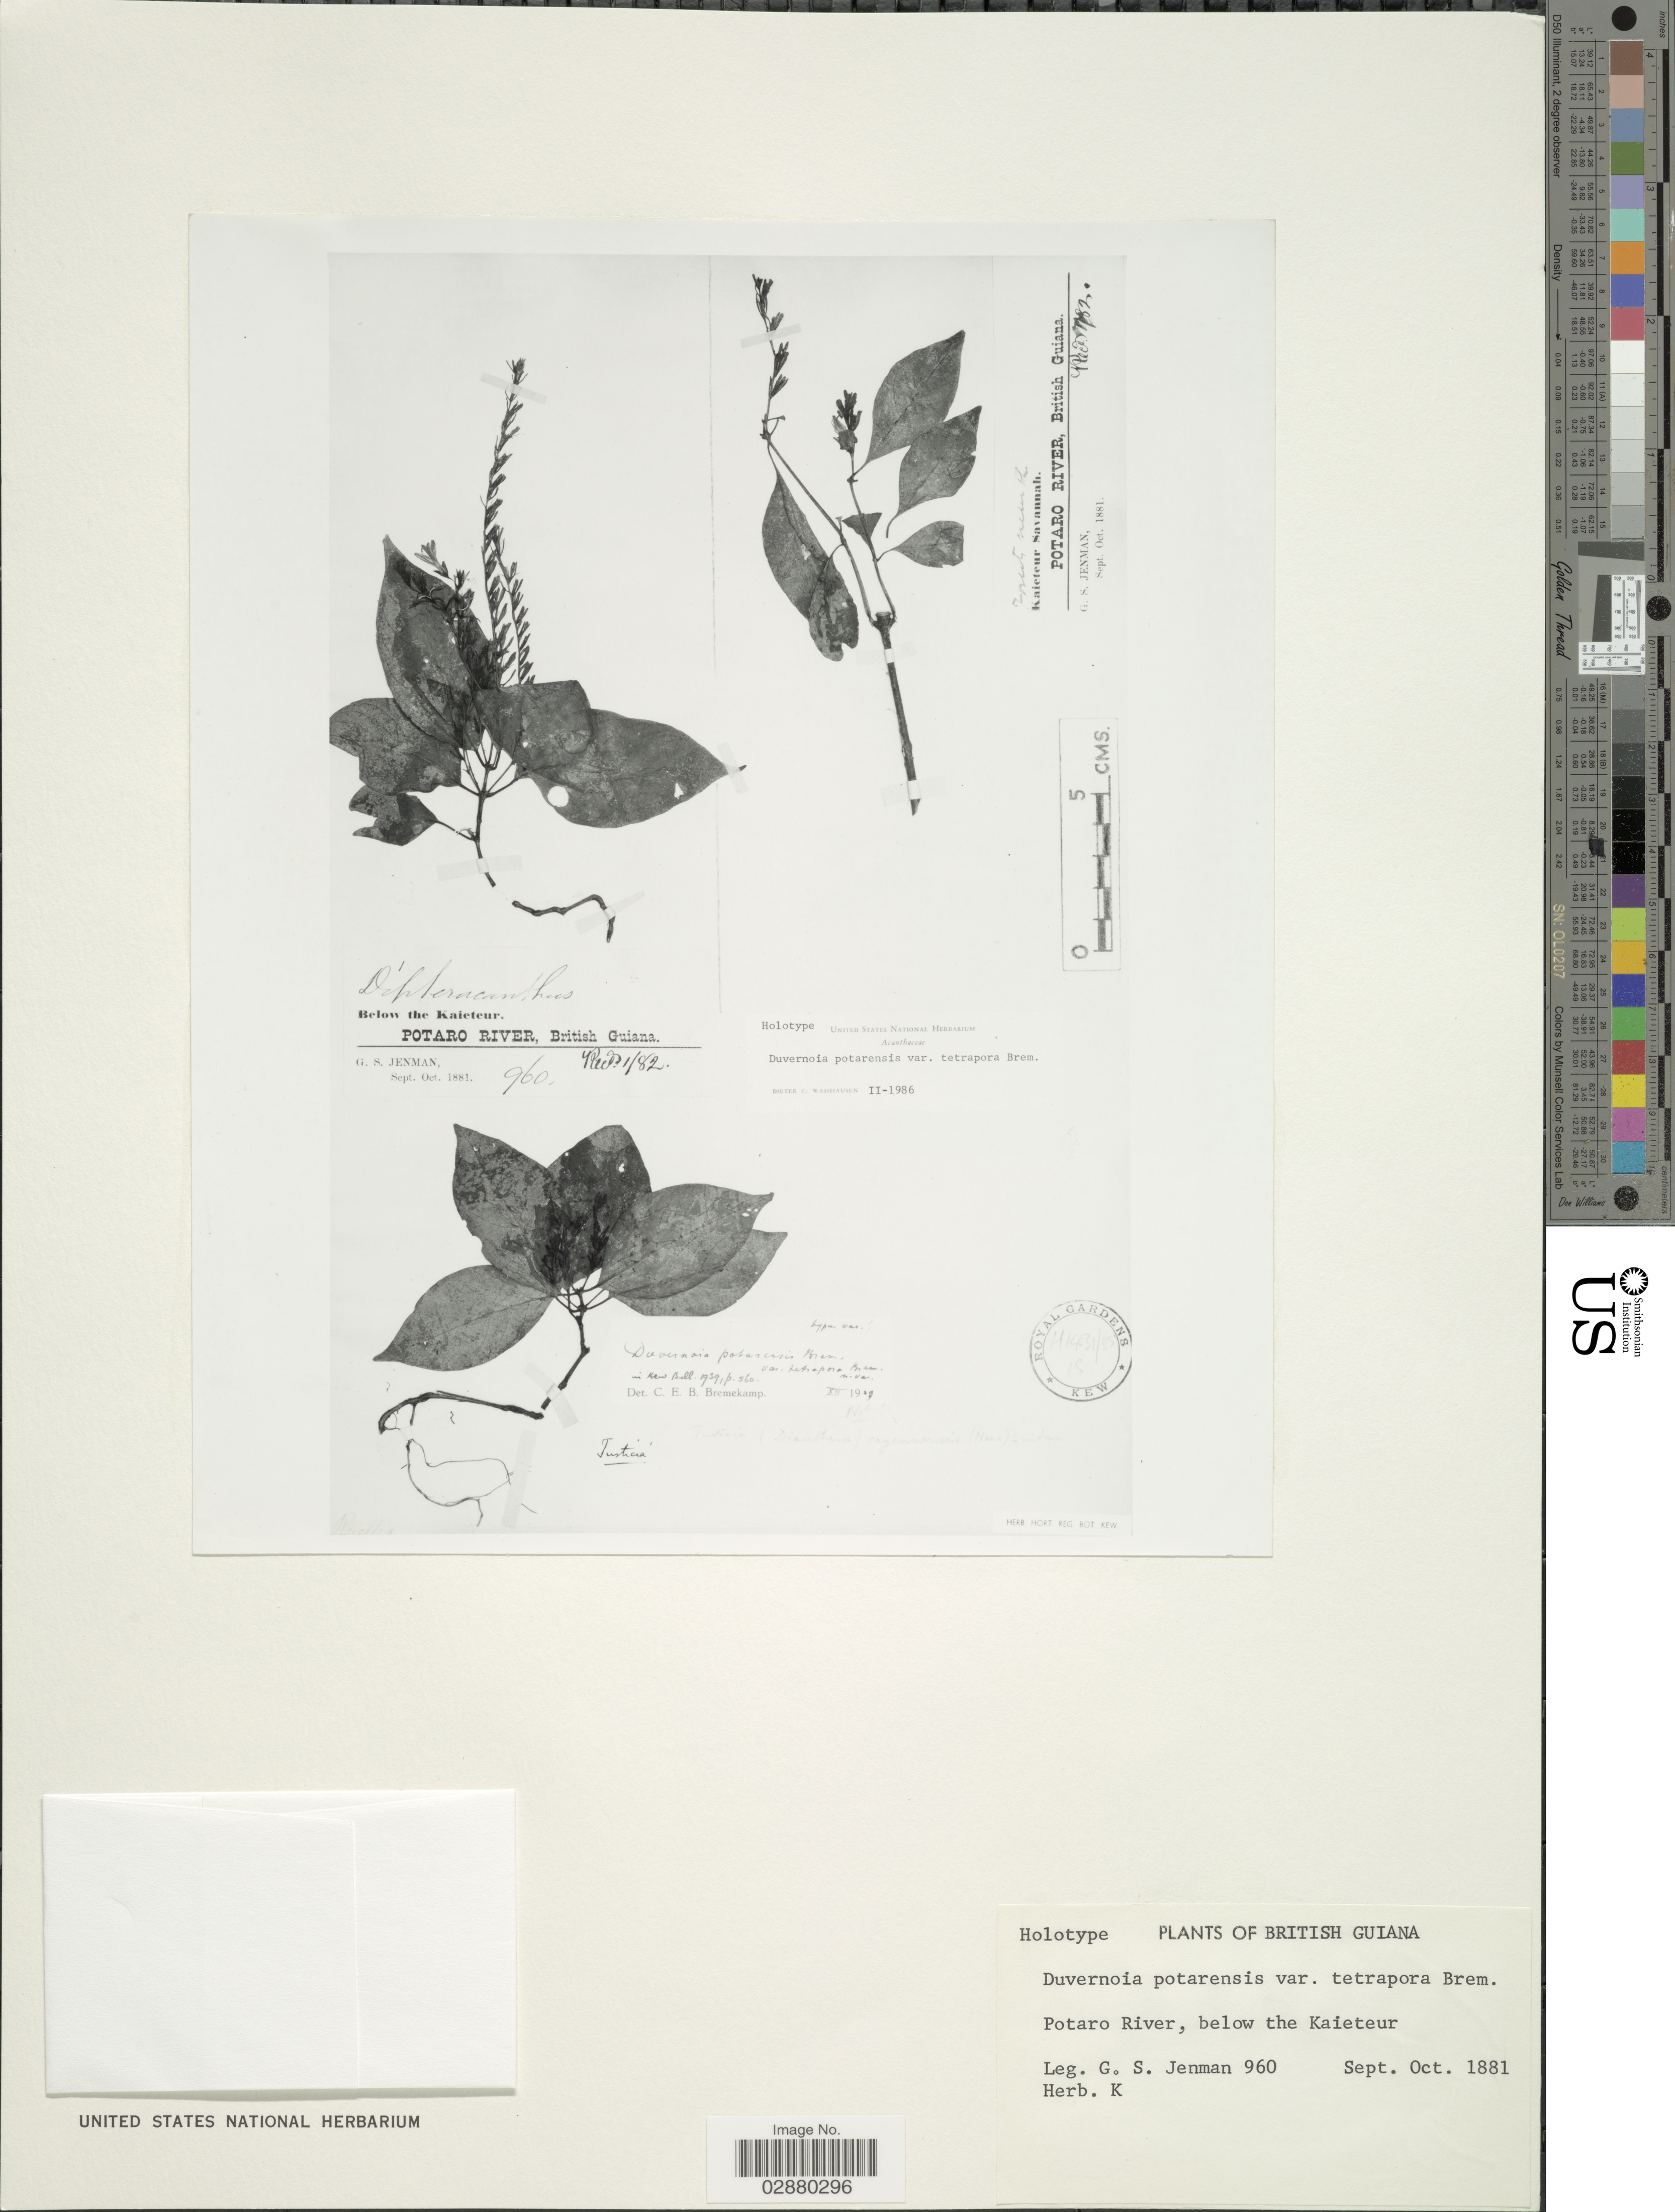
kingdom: Plantae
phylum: Tracheophyta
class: Magnoliopsida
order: Lamiales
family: Acanthaceae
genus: Justicia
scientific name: Justicia potarensis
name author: (Bremek.) Wassh.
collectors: G. S. Jenman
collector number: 960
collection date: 1881-09/1881-10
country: Guyana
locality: British Guiana, Potaro River below the Kaieteur.